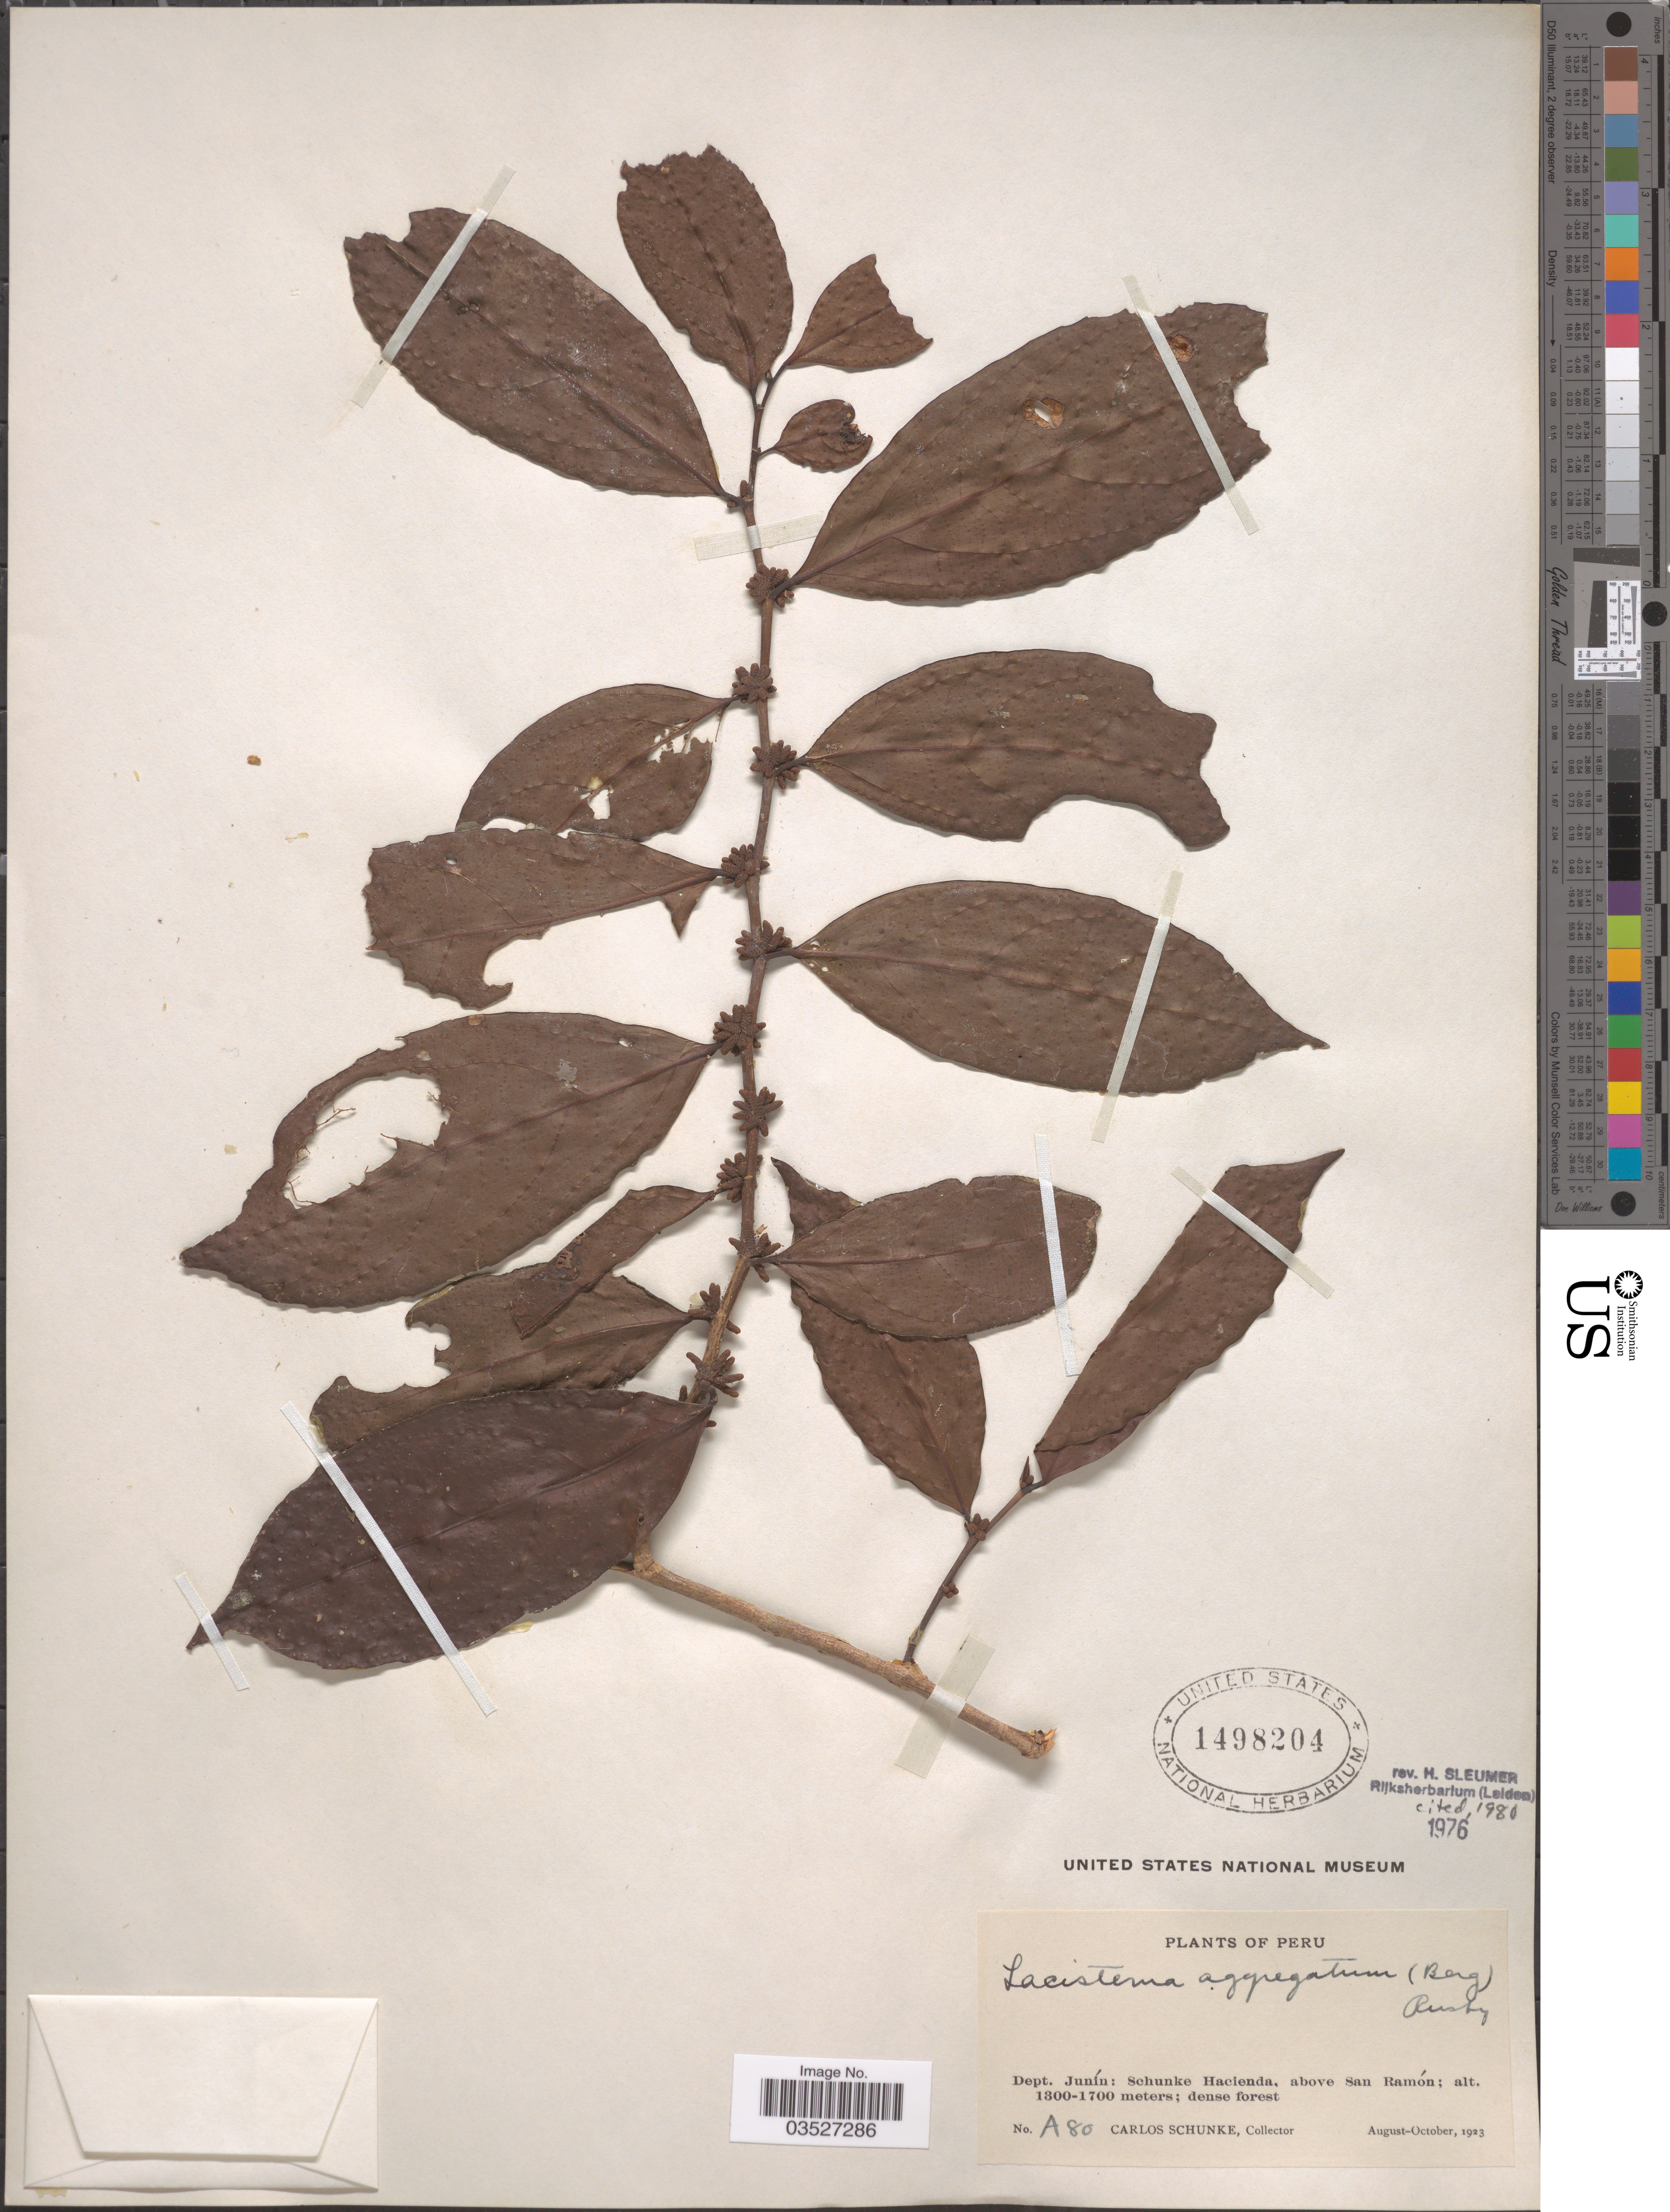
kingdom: Plantae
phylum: Tracheophyta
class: Magnoliopsida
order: Malpighiales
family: Lacistemataceae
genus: Lacistema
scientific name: Lacistema aggregatum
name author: (P.J. Bergius) Rusby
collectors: C. Schunke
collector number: A80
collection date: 1923-08/1923-10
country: Peru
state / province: Junín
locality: Dept. Junín: Schunke Hacienda, above San Ramón.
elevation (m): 1300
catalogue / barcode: US 1498204